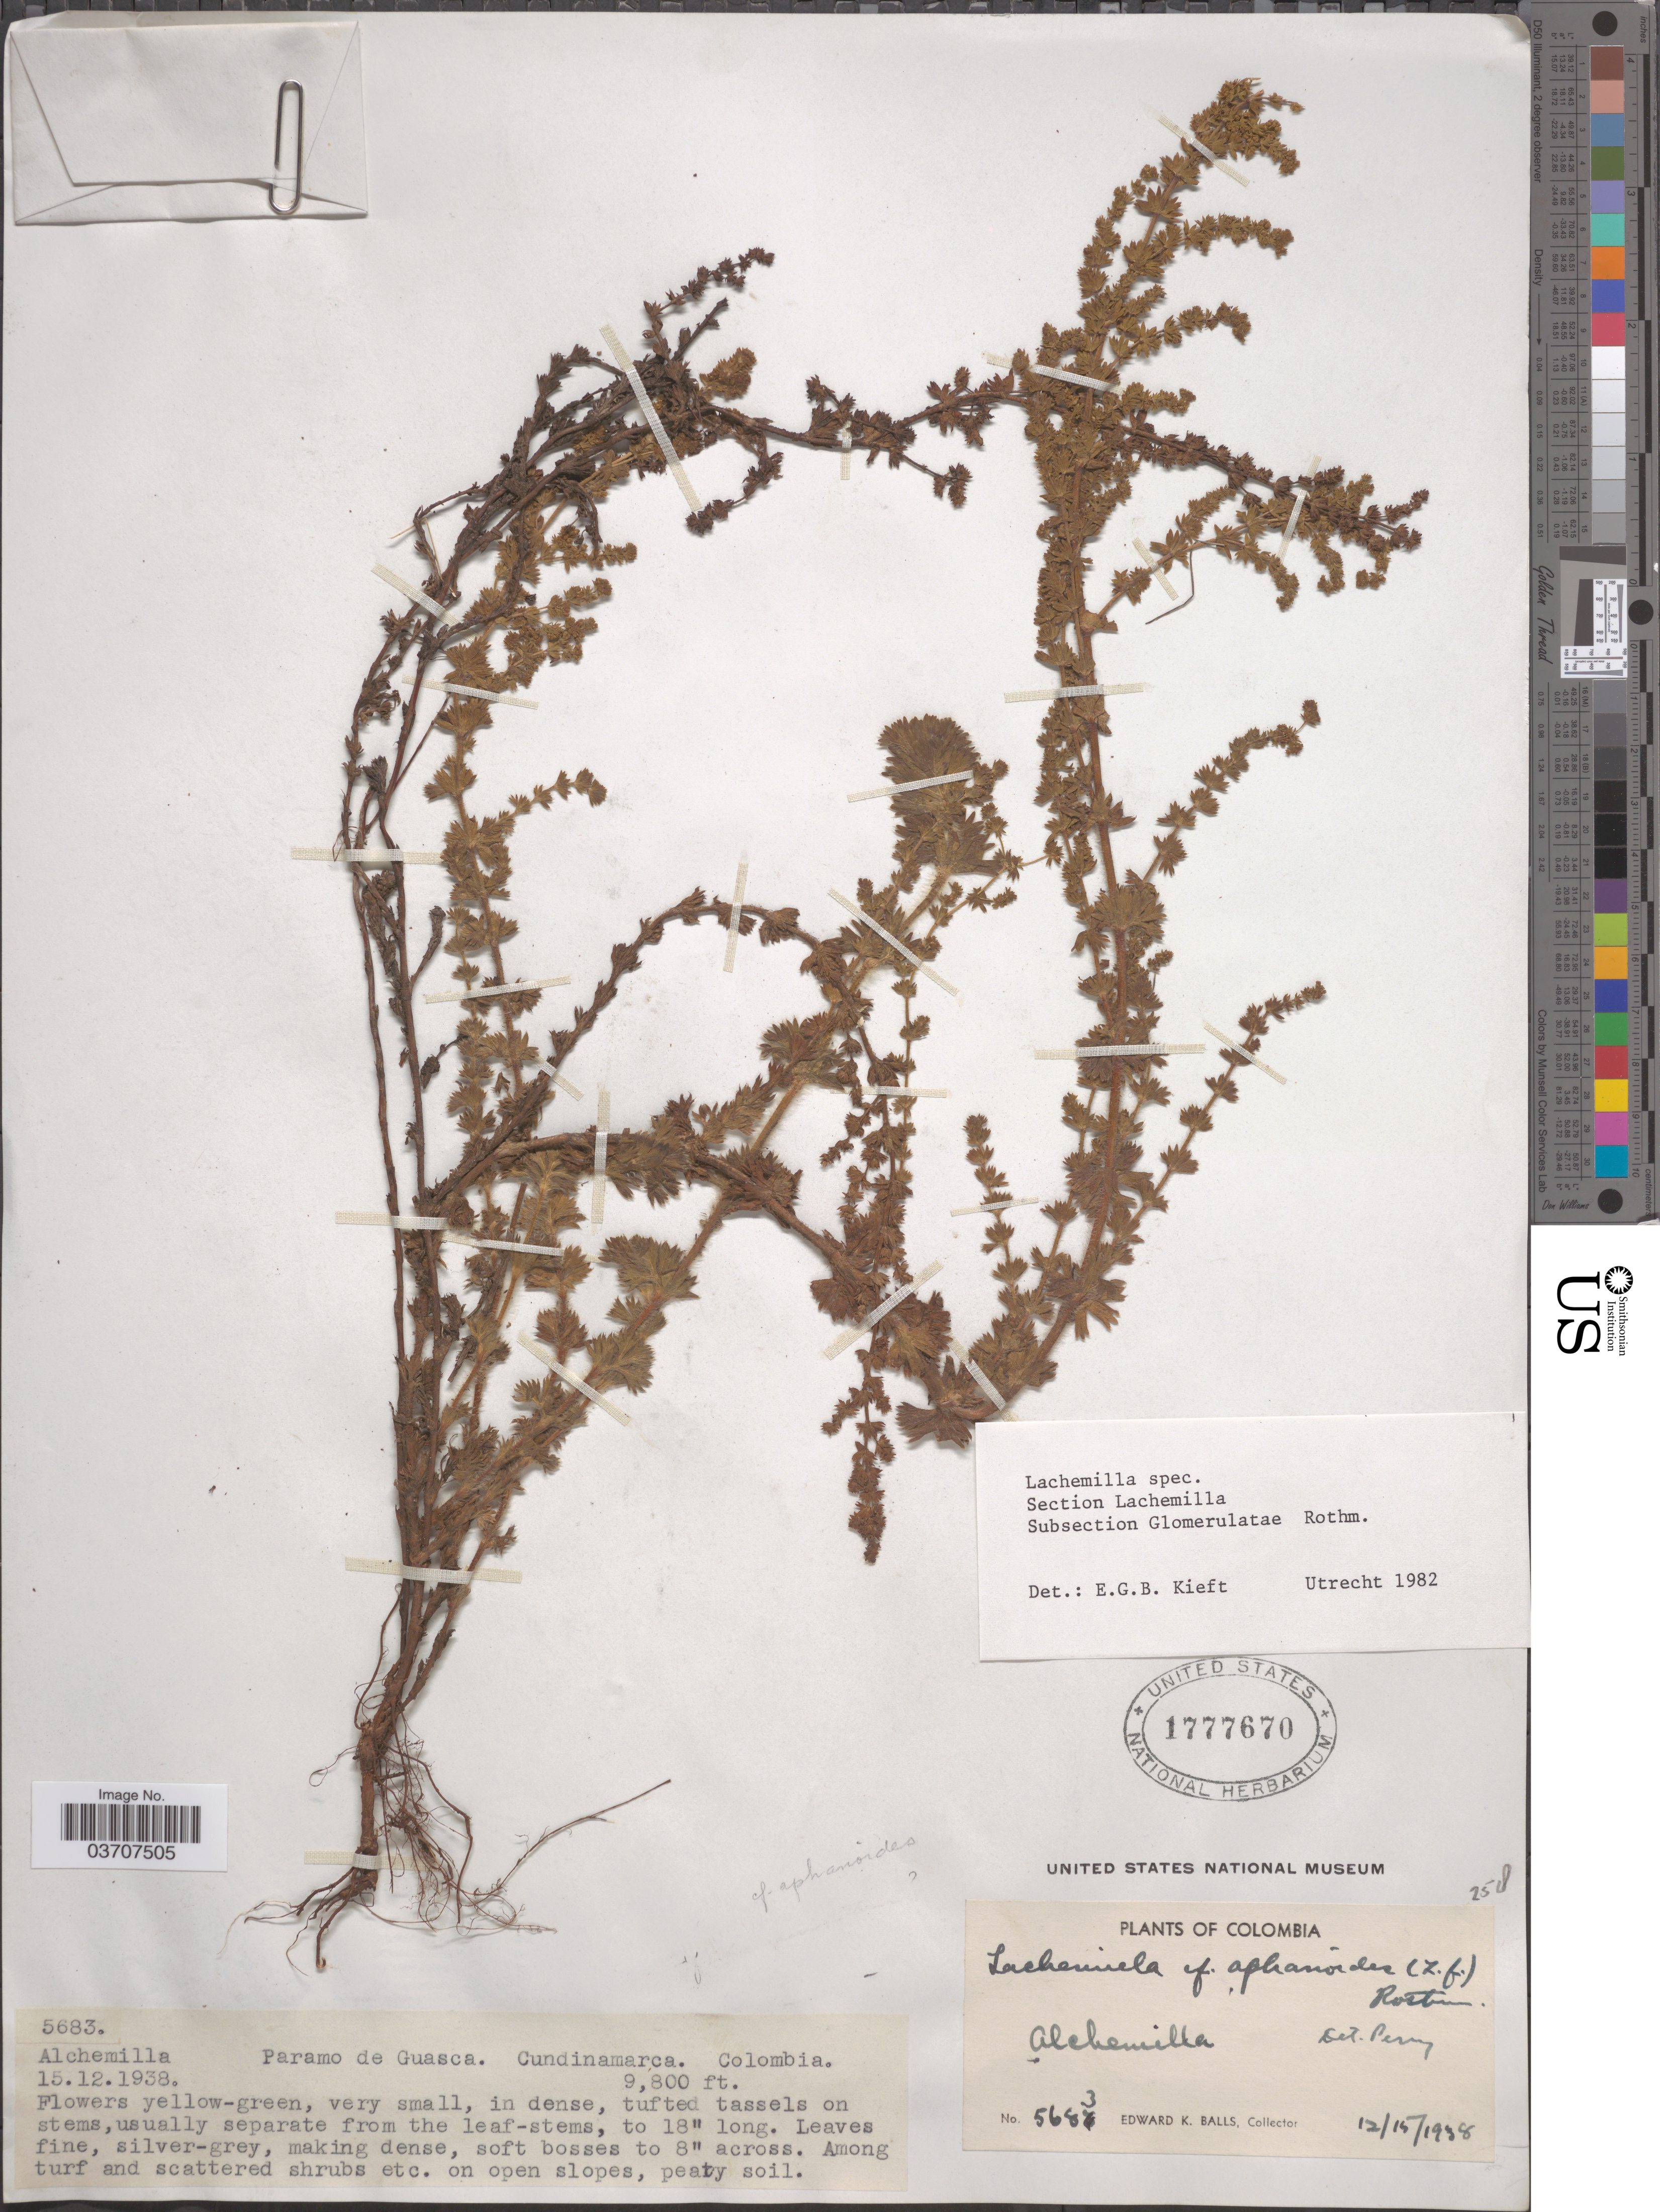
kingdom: Plantae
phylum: Tracheophyta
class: Magnoliopsida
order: Rosales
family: Rosaceae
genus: Lachemilla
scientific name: Lachemilla sp.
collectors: E. K. Balls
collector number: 5683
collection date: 1938-12-15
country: Colombia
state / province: Cundinamarca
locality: Alchemilla [unsure placement]. Paramo de Guasca.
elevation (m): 2987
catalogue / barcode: US 1777670